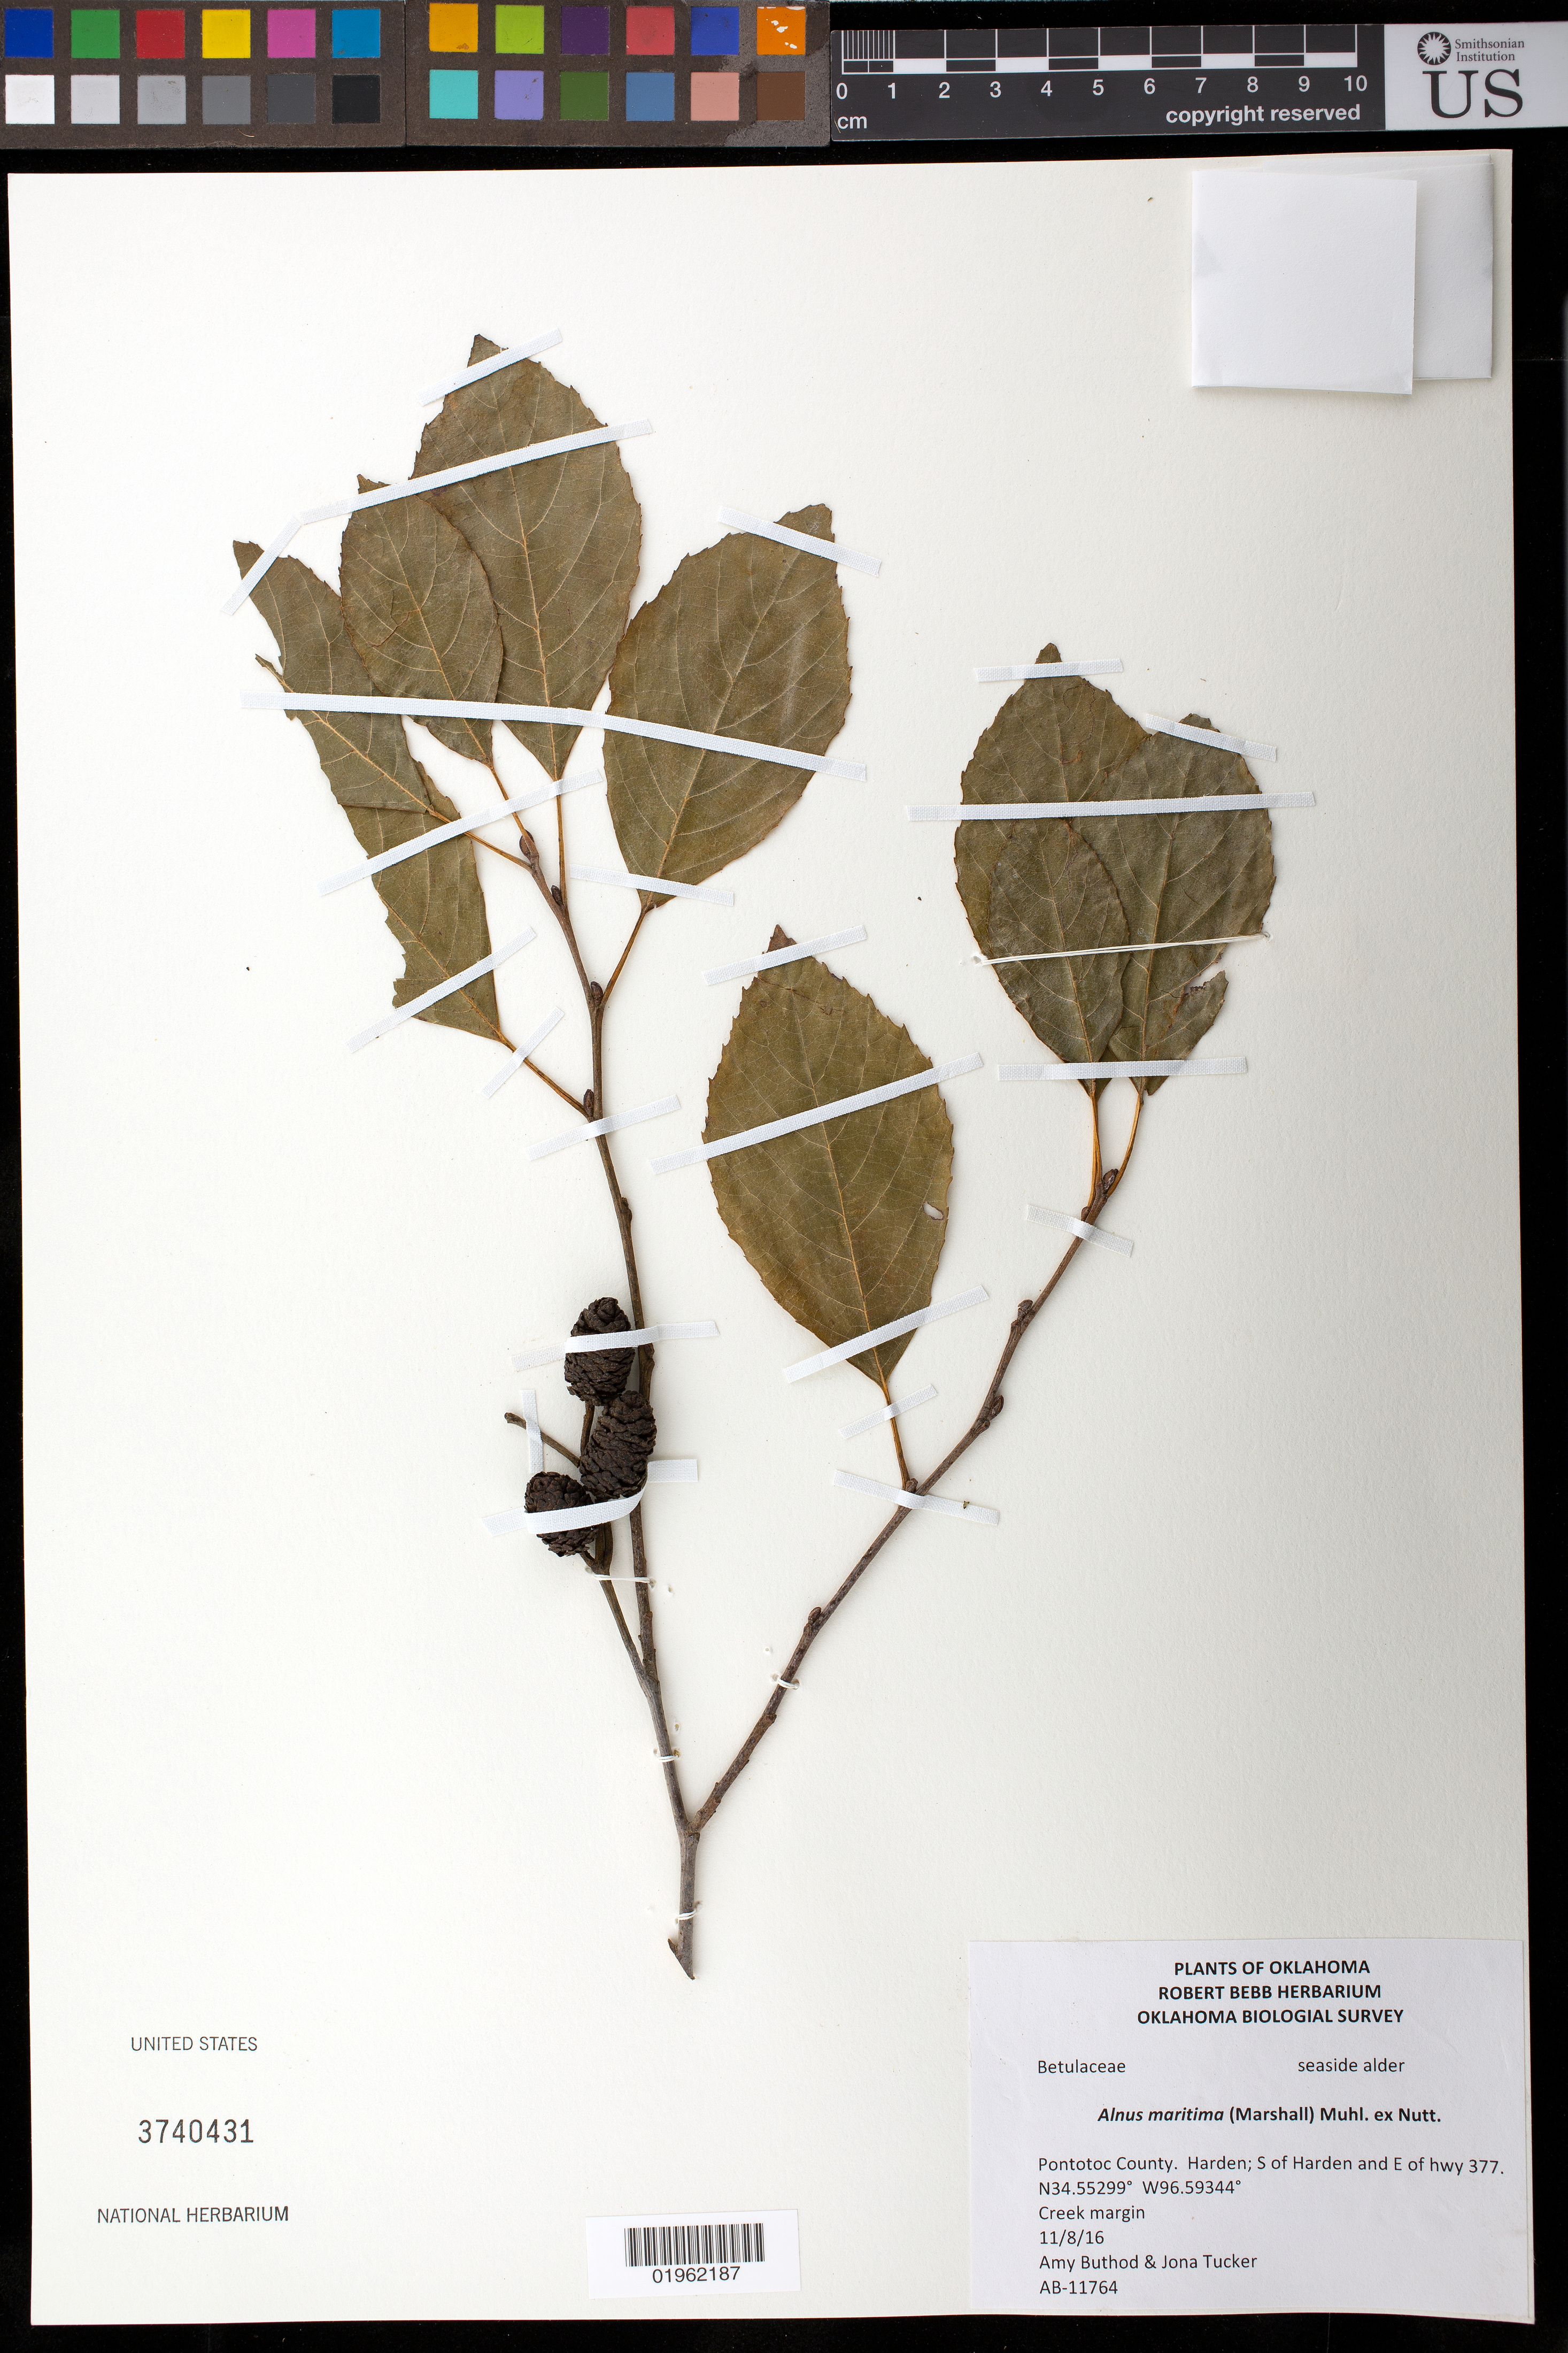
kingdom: Plantae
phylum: Tracheophyta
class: Magnoliopsida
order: Fagales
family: Betulaceae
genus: Alnus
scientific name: Alnus maritima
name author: (Marshall) Muhl. ex Nutt.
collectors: A. Buthod & J. Tucker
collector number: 11764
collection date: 2016-11-08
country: United States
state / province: Oklahoma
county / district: Pontotoc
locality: Harden; S of Harden and E of hwy 377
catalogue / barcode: US 3740431